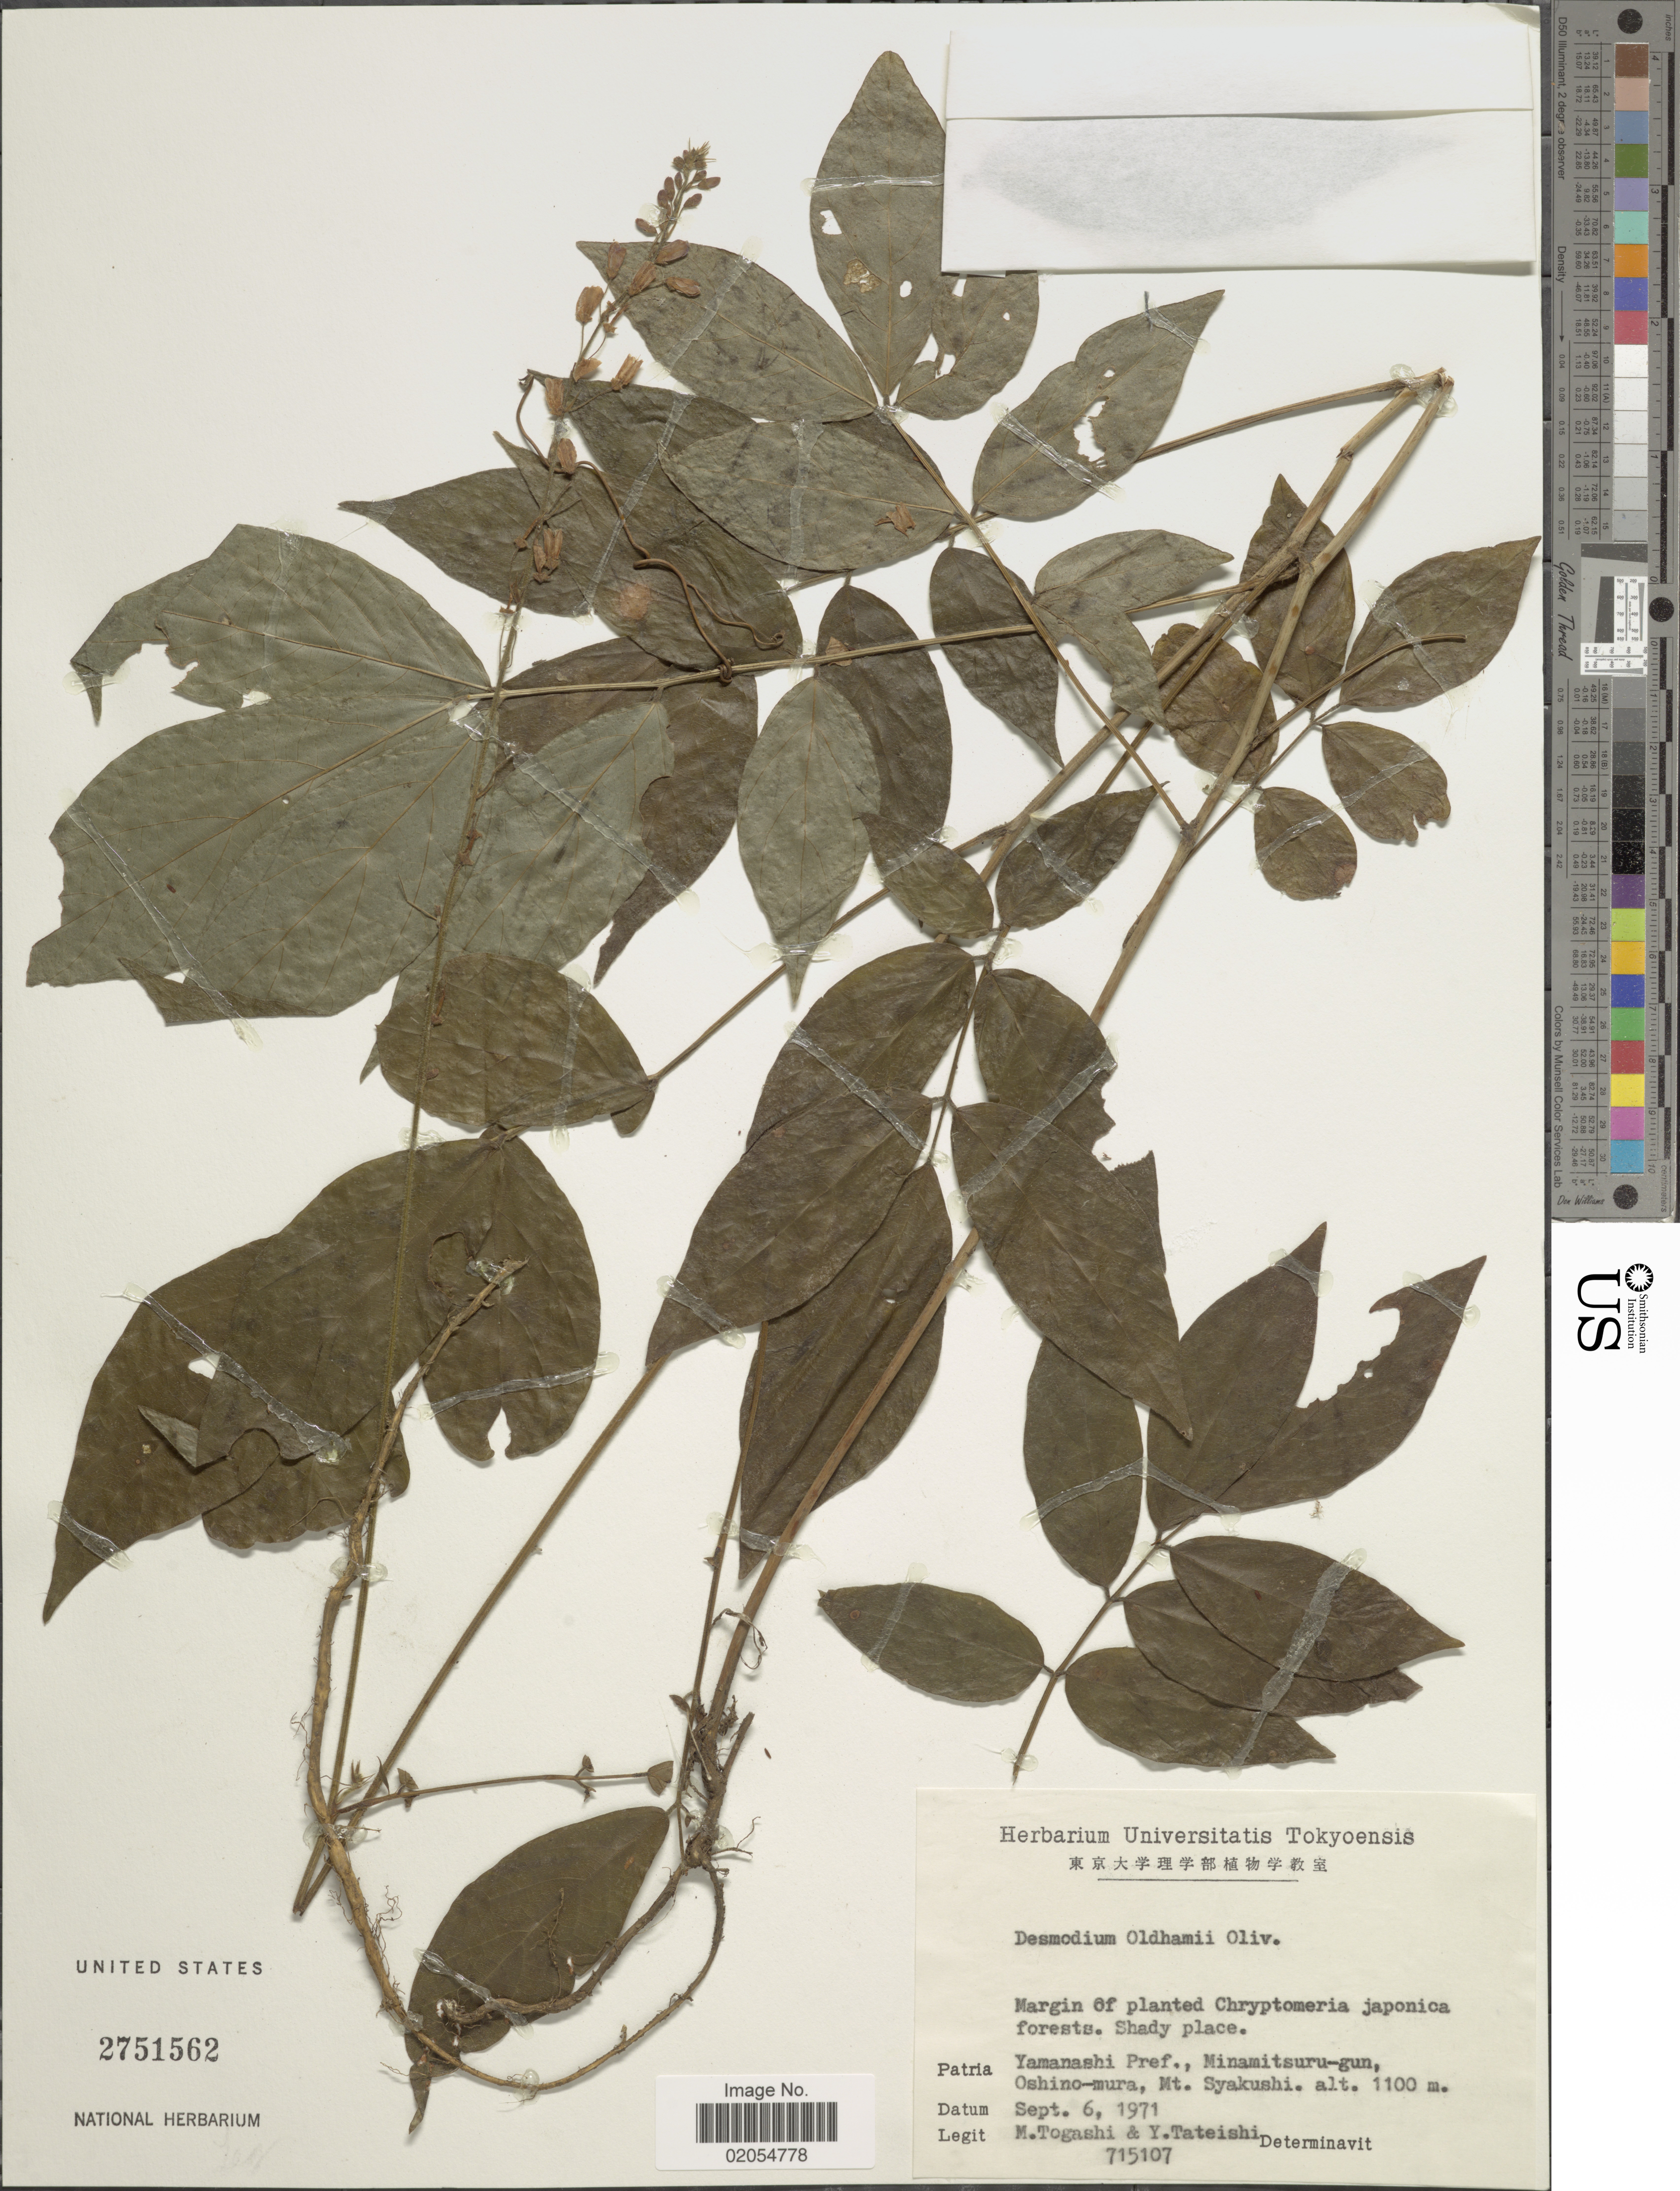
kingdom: Plantae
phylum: Tracheophyta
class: Magnoliopsida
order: Fabales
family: Fabaceae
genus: Hylodesmum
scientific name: Hylodesmum oldhamii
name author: (Oliv.) H. Ohashi & R.R. Mill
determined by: Strong, Mark T., (BOT), Smithsonian Institution - National Museum of Natural History (UNITED STATES)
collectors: M. Togashi & Y. Tateishi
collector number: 715107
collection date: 1971-09-06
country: Japan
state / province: Yamanasi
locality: Yamanashi Pref., Minamitsuru-gun, Oshino-mura, Mt. Syakushi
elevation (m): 1100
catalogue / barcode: US 2751562